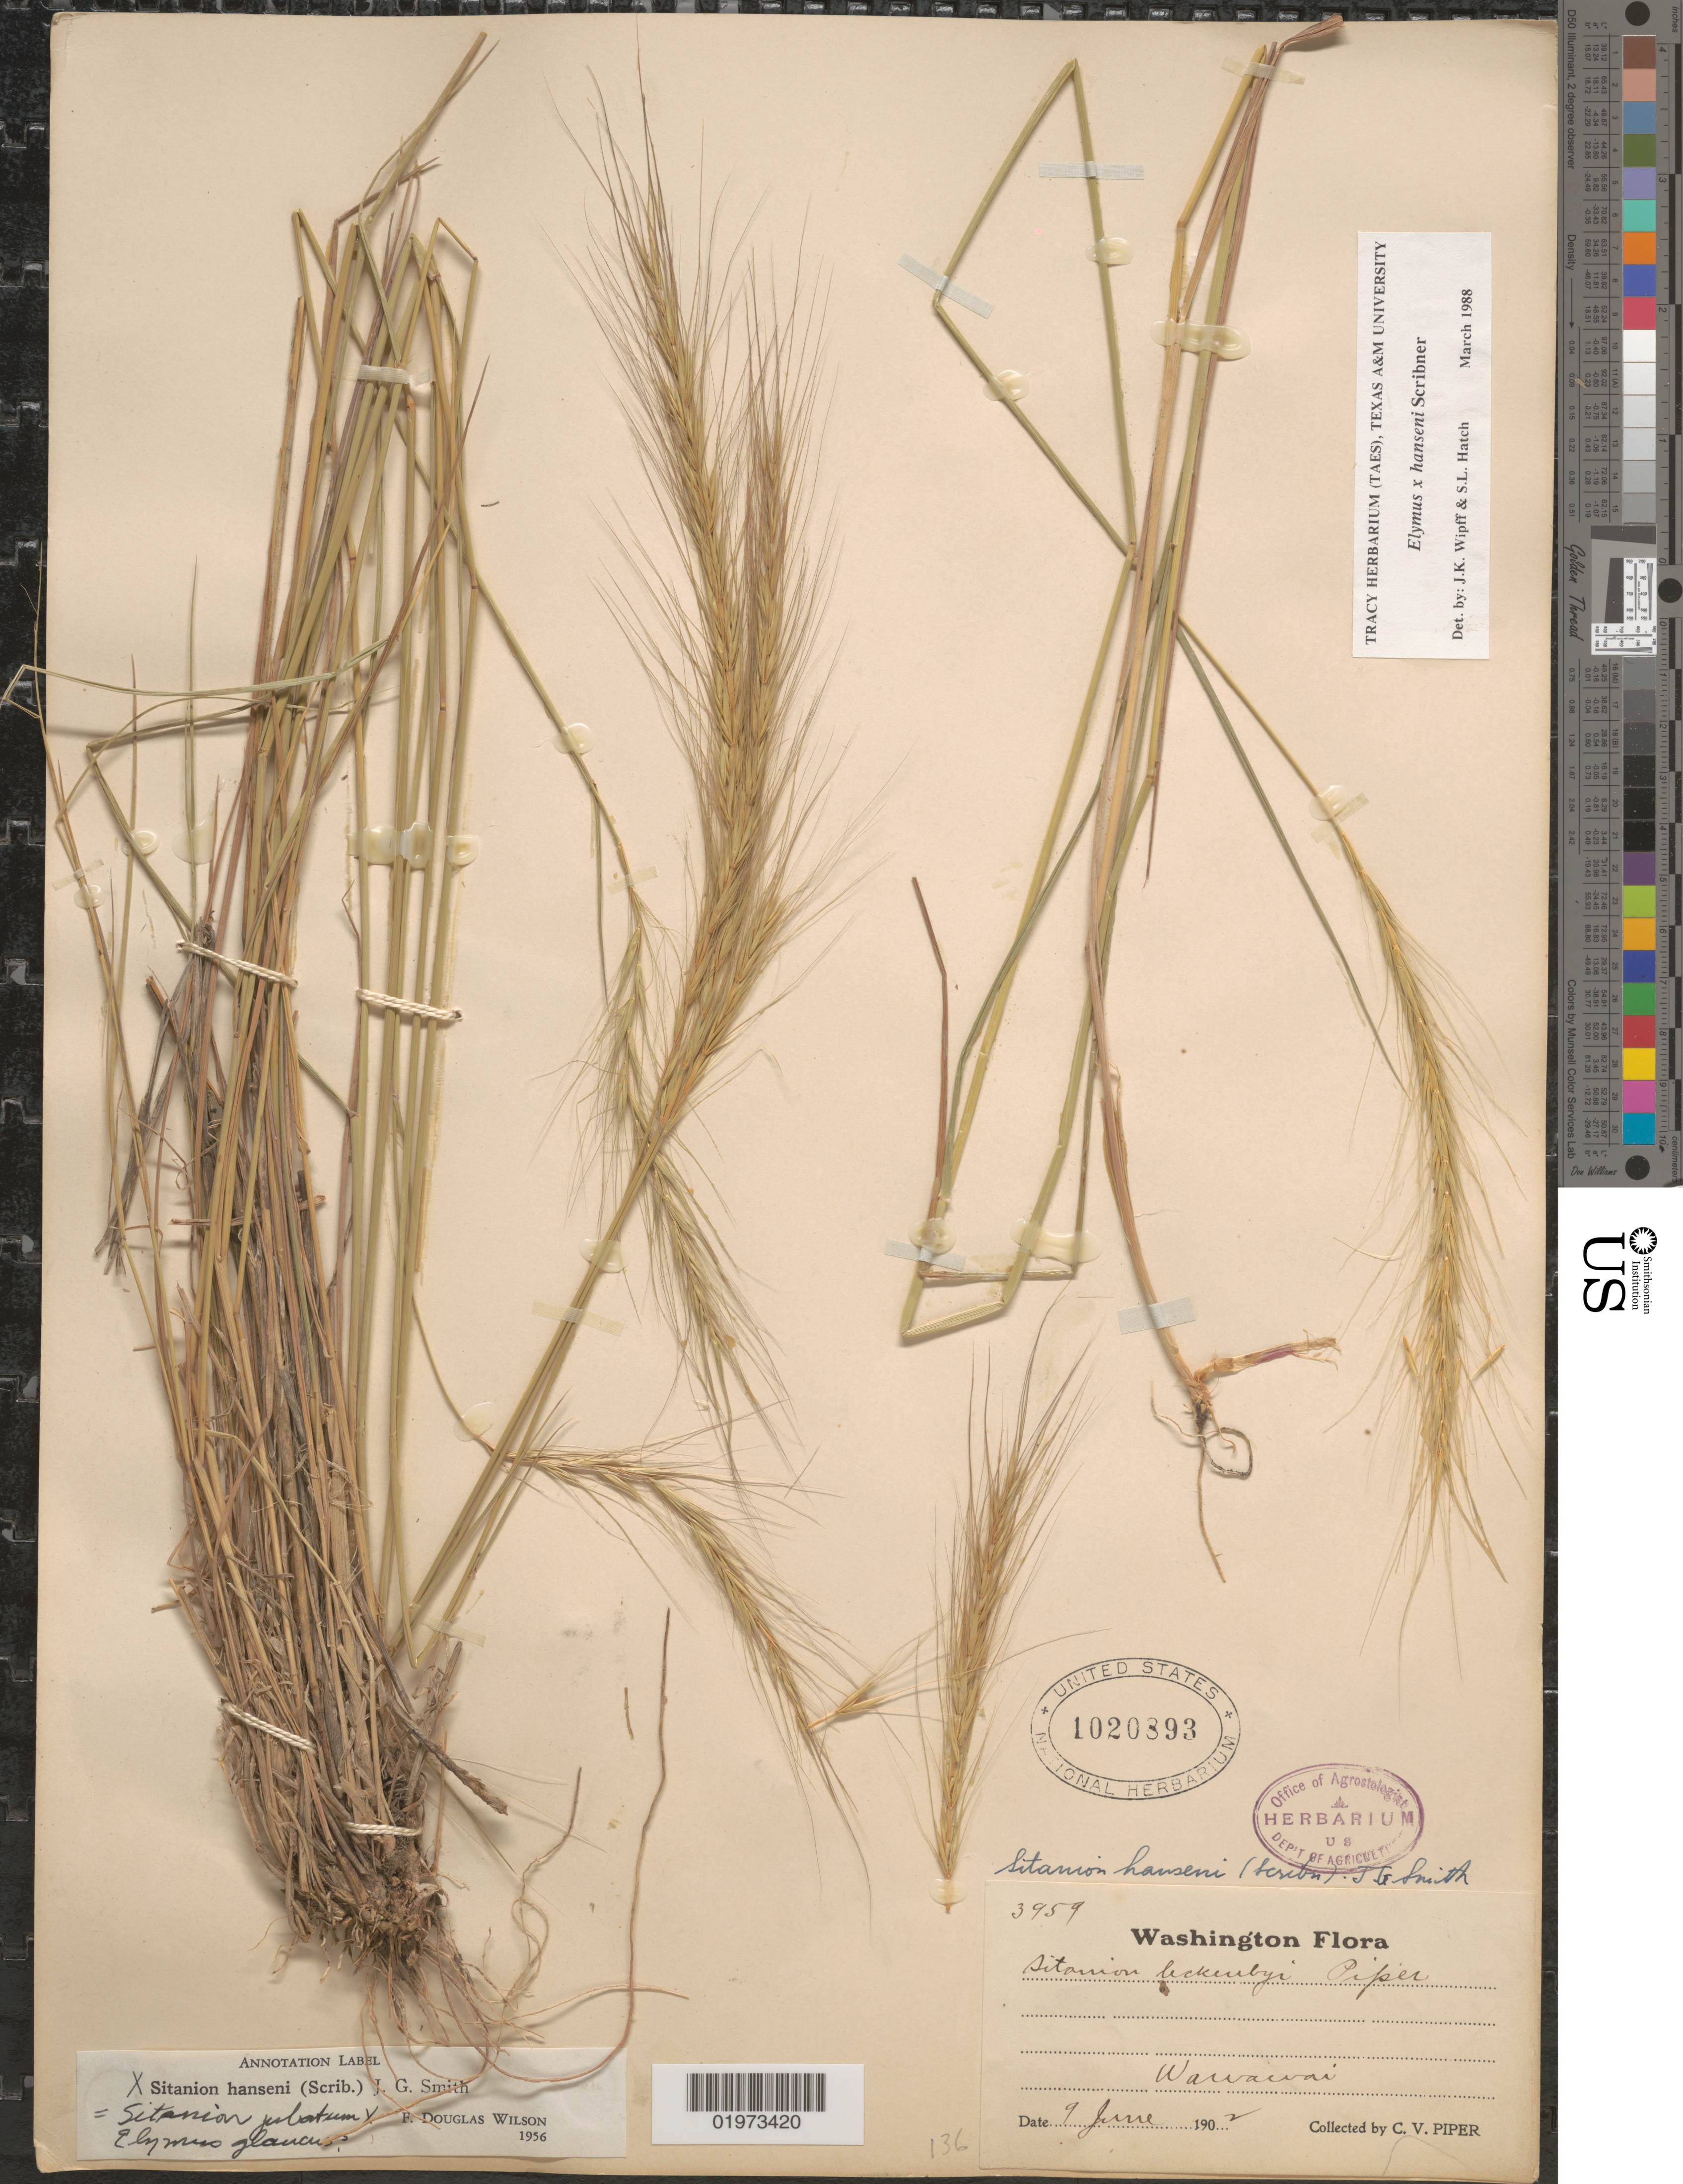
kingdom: Plantae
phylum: Tracheophyta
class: Liliopsida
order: Poales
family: Poaceae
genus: Elymus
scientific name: Elymus x hansenii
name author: Scribn.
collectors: C. V. Piper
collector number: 3959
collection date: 1902-06-09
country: United States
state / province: Washington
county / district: Whitman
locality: Wawawai.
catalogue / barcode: US 1020893